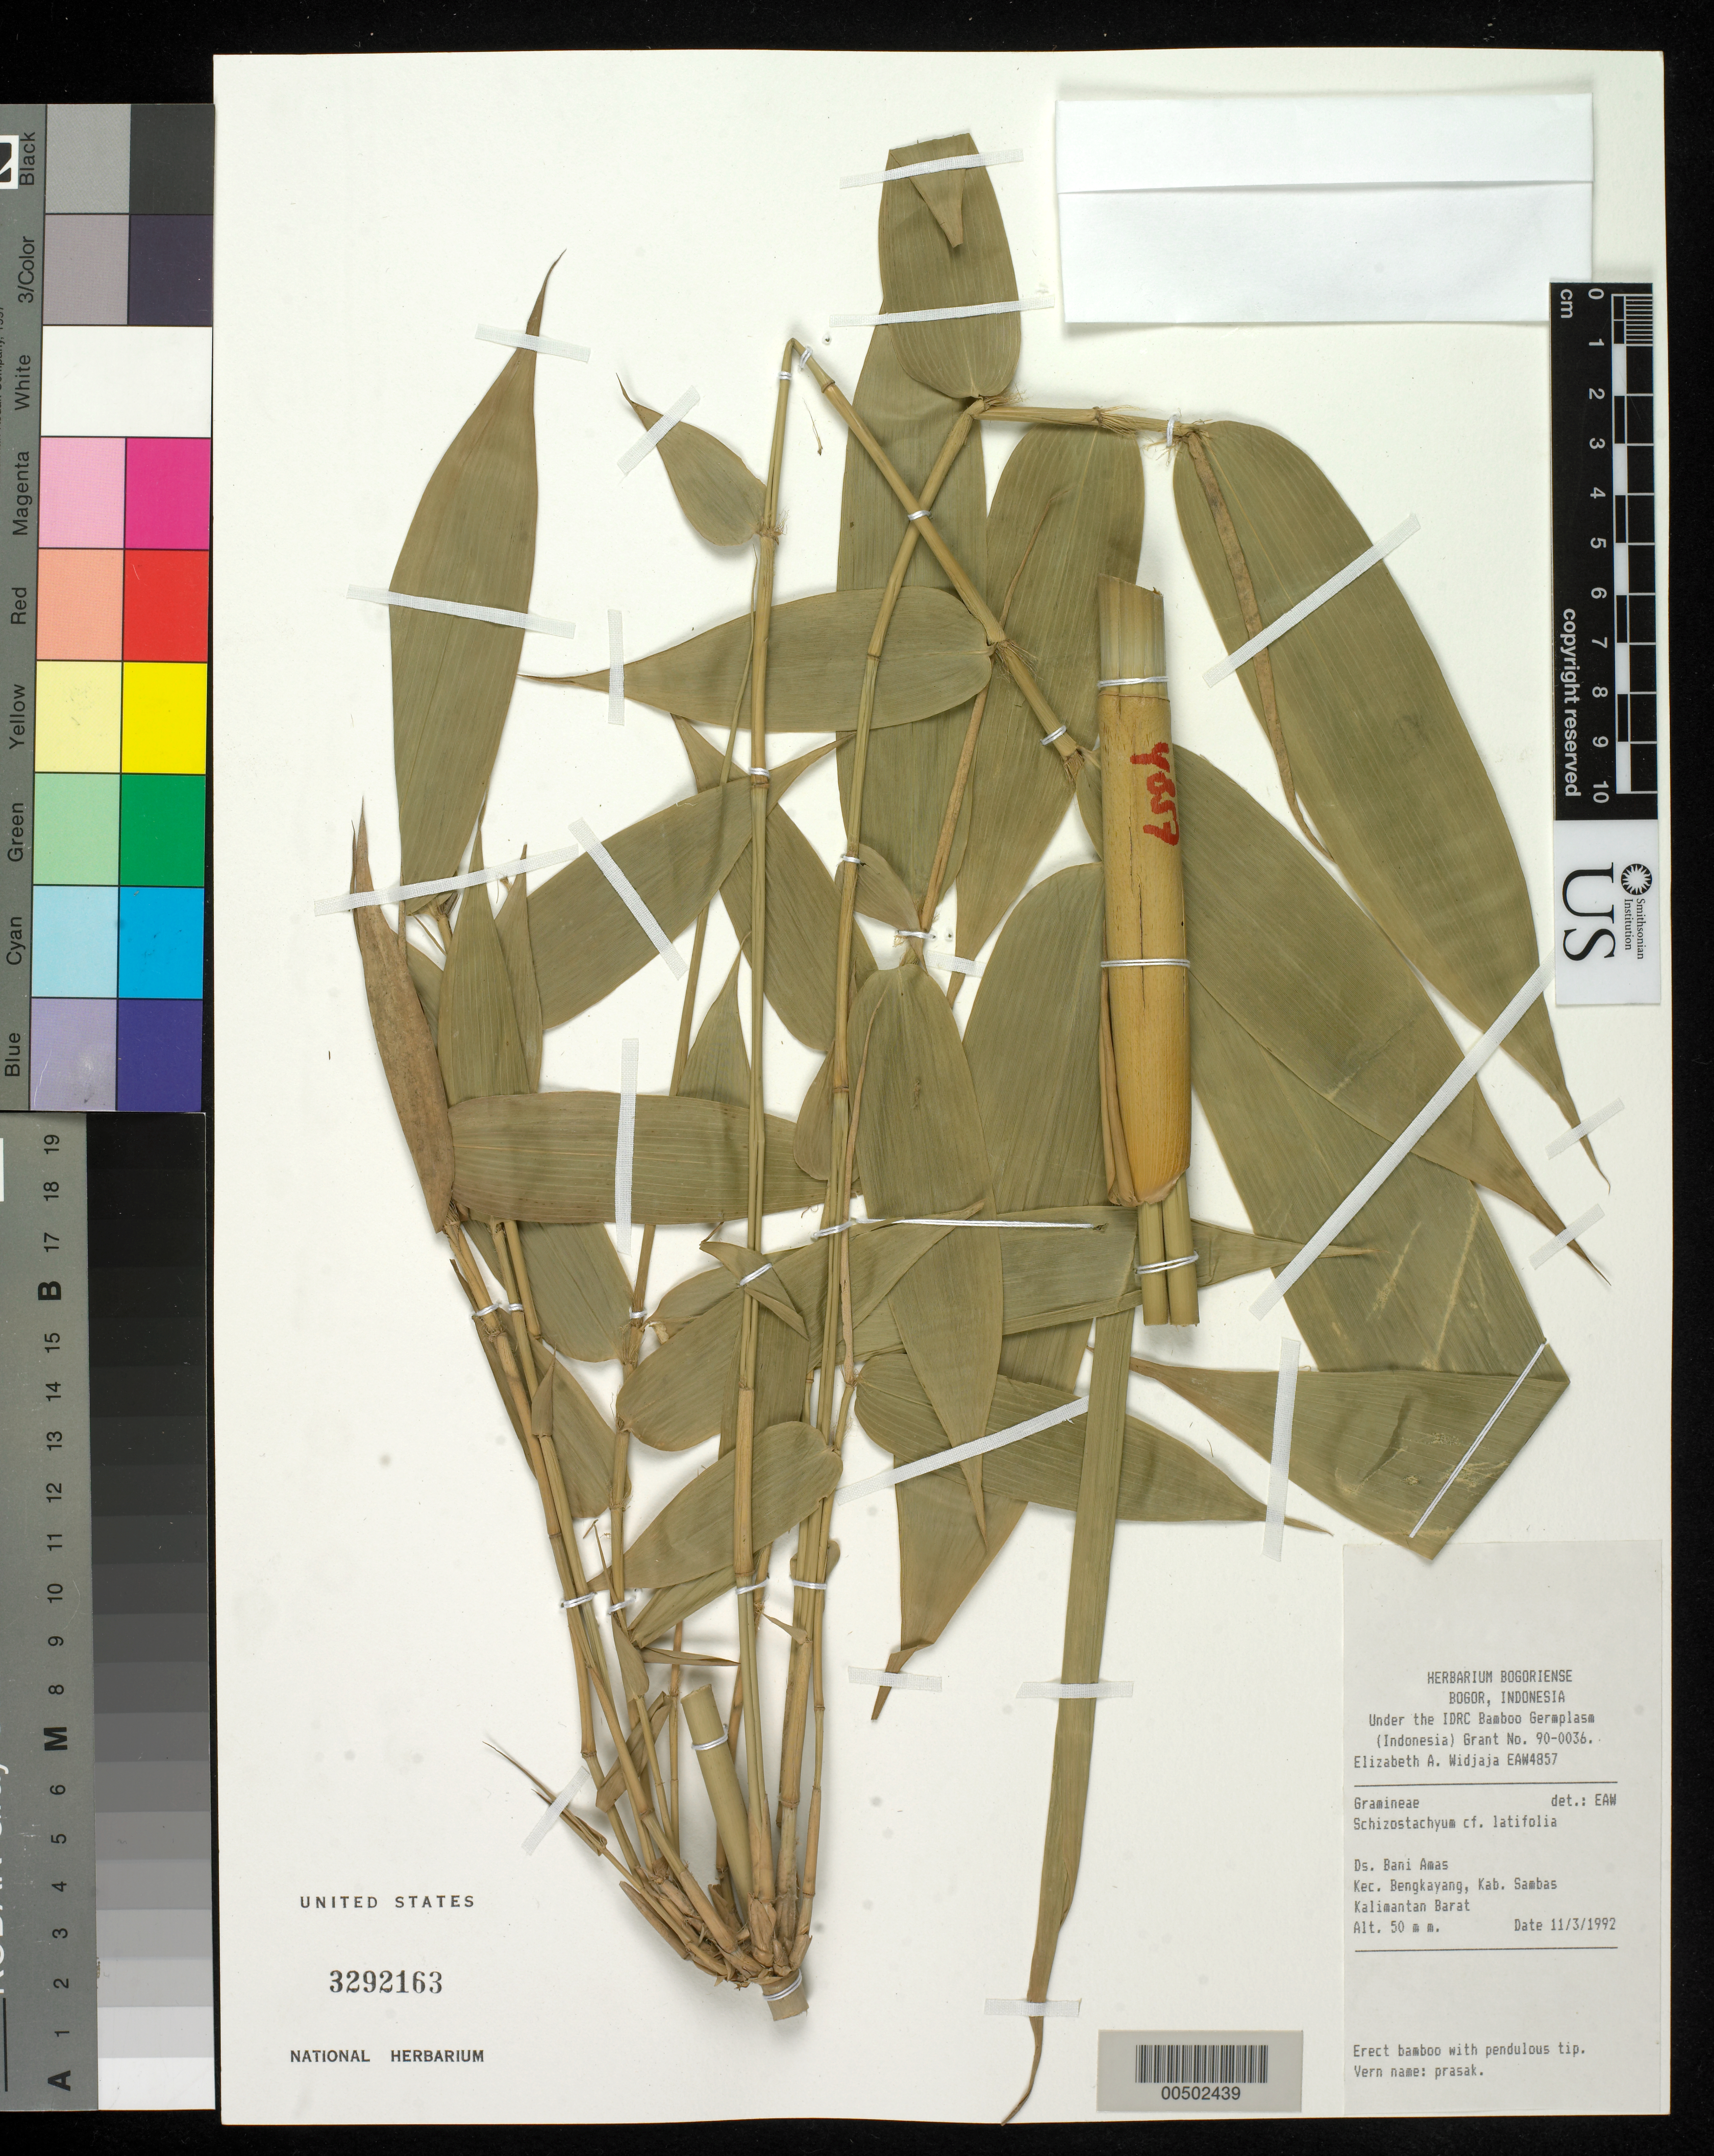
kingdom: Plantae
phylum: Tracheophyta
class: Liliopsida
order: Poales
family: Poaceae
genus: Schizostachyum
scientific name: Schizostachyum latifolium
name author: Gamble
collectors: E. A. Widjaja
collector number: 4857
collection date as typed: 11 Mar 1992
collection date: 1992-03-11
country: Indonesia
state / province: Kalimantan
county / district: Kalimantan Barat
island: Borneo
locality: Ds. Bani Amas, Kec. Bengkayang, Kab. Sambas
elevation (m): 50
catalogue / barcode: US 3292163